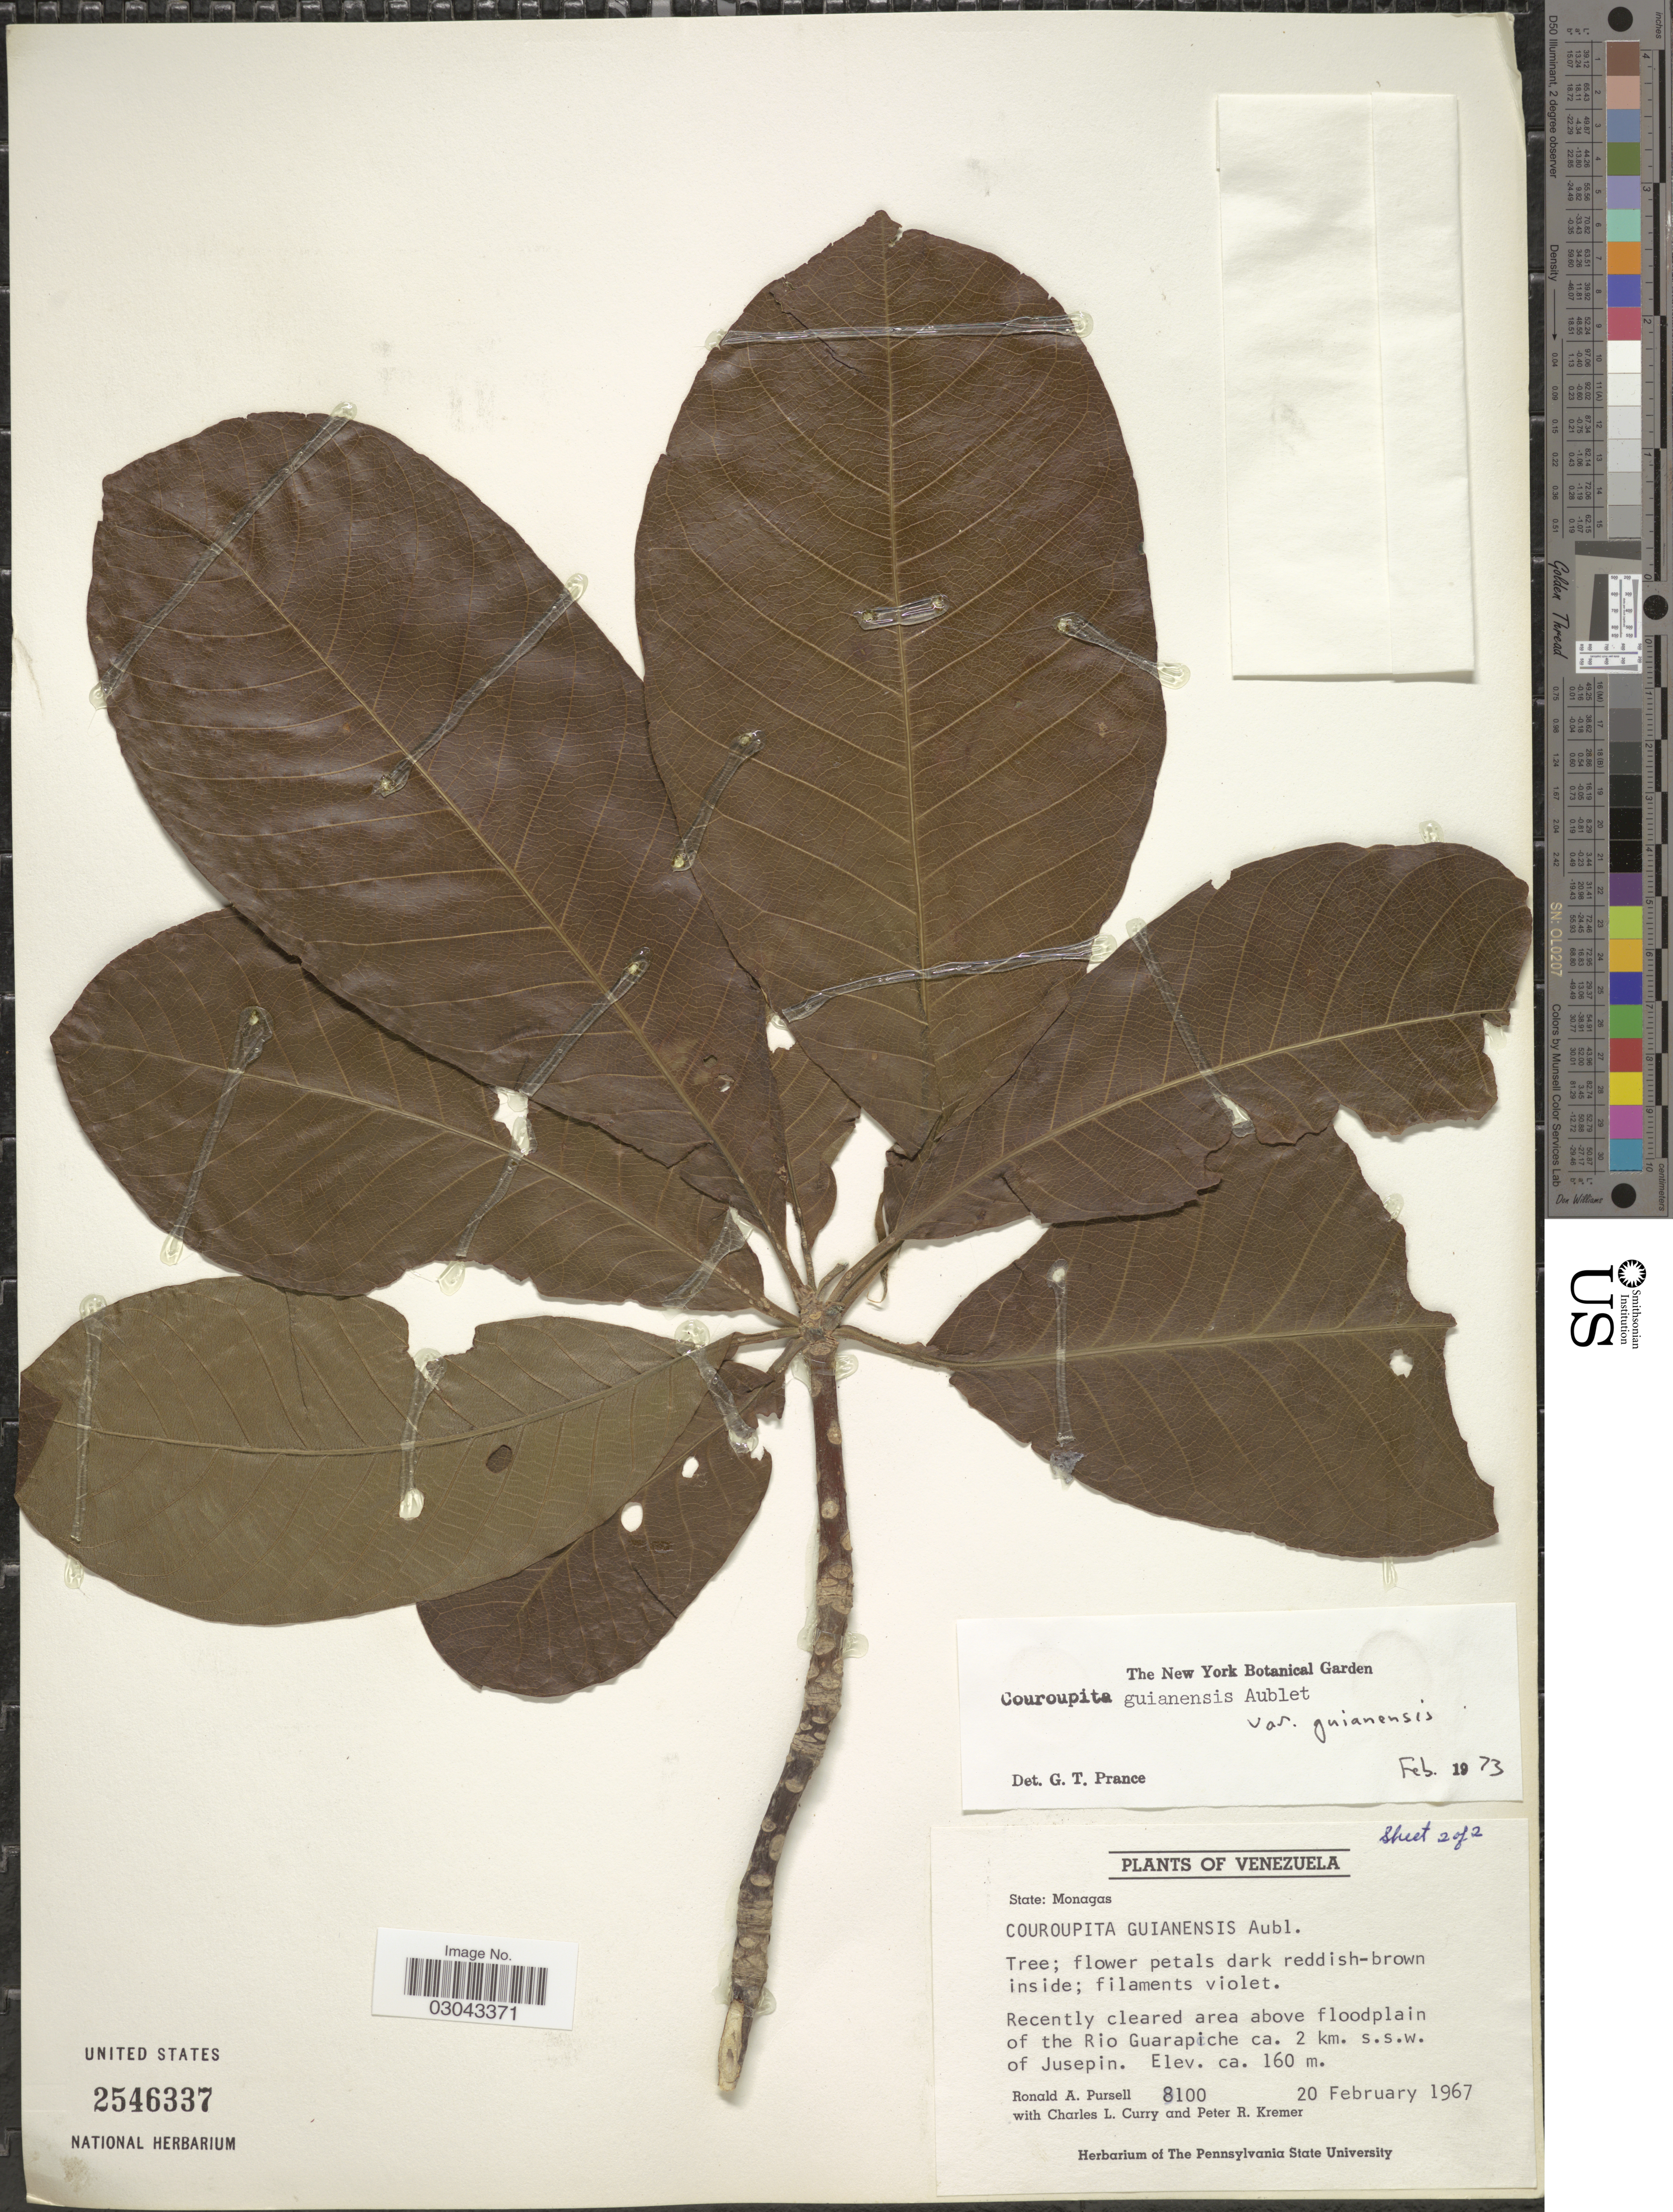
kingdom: Plantae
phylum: Tracheophyta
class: Magnoliopsida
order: Ericales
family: Lecythidaceae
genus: Couroupita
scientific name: Couroupita guianensis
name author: Aubl.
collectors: R. A. Pursell, C. L. Curry & P. Kremer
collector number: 8100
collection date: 1967-02-20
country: Venezuela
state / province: Monagas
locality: Recently cleared area above floodplain of the Rio Guarapiche ca. 2 km. s.s.w. of Jusepin.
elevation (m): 160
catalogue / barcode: US 2546337